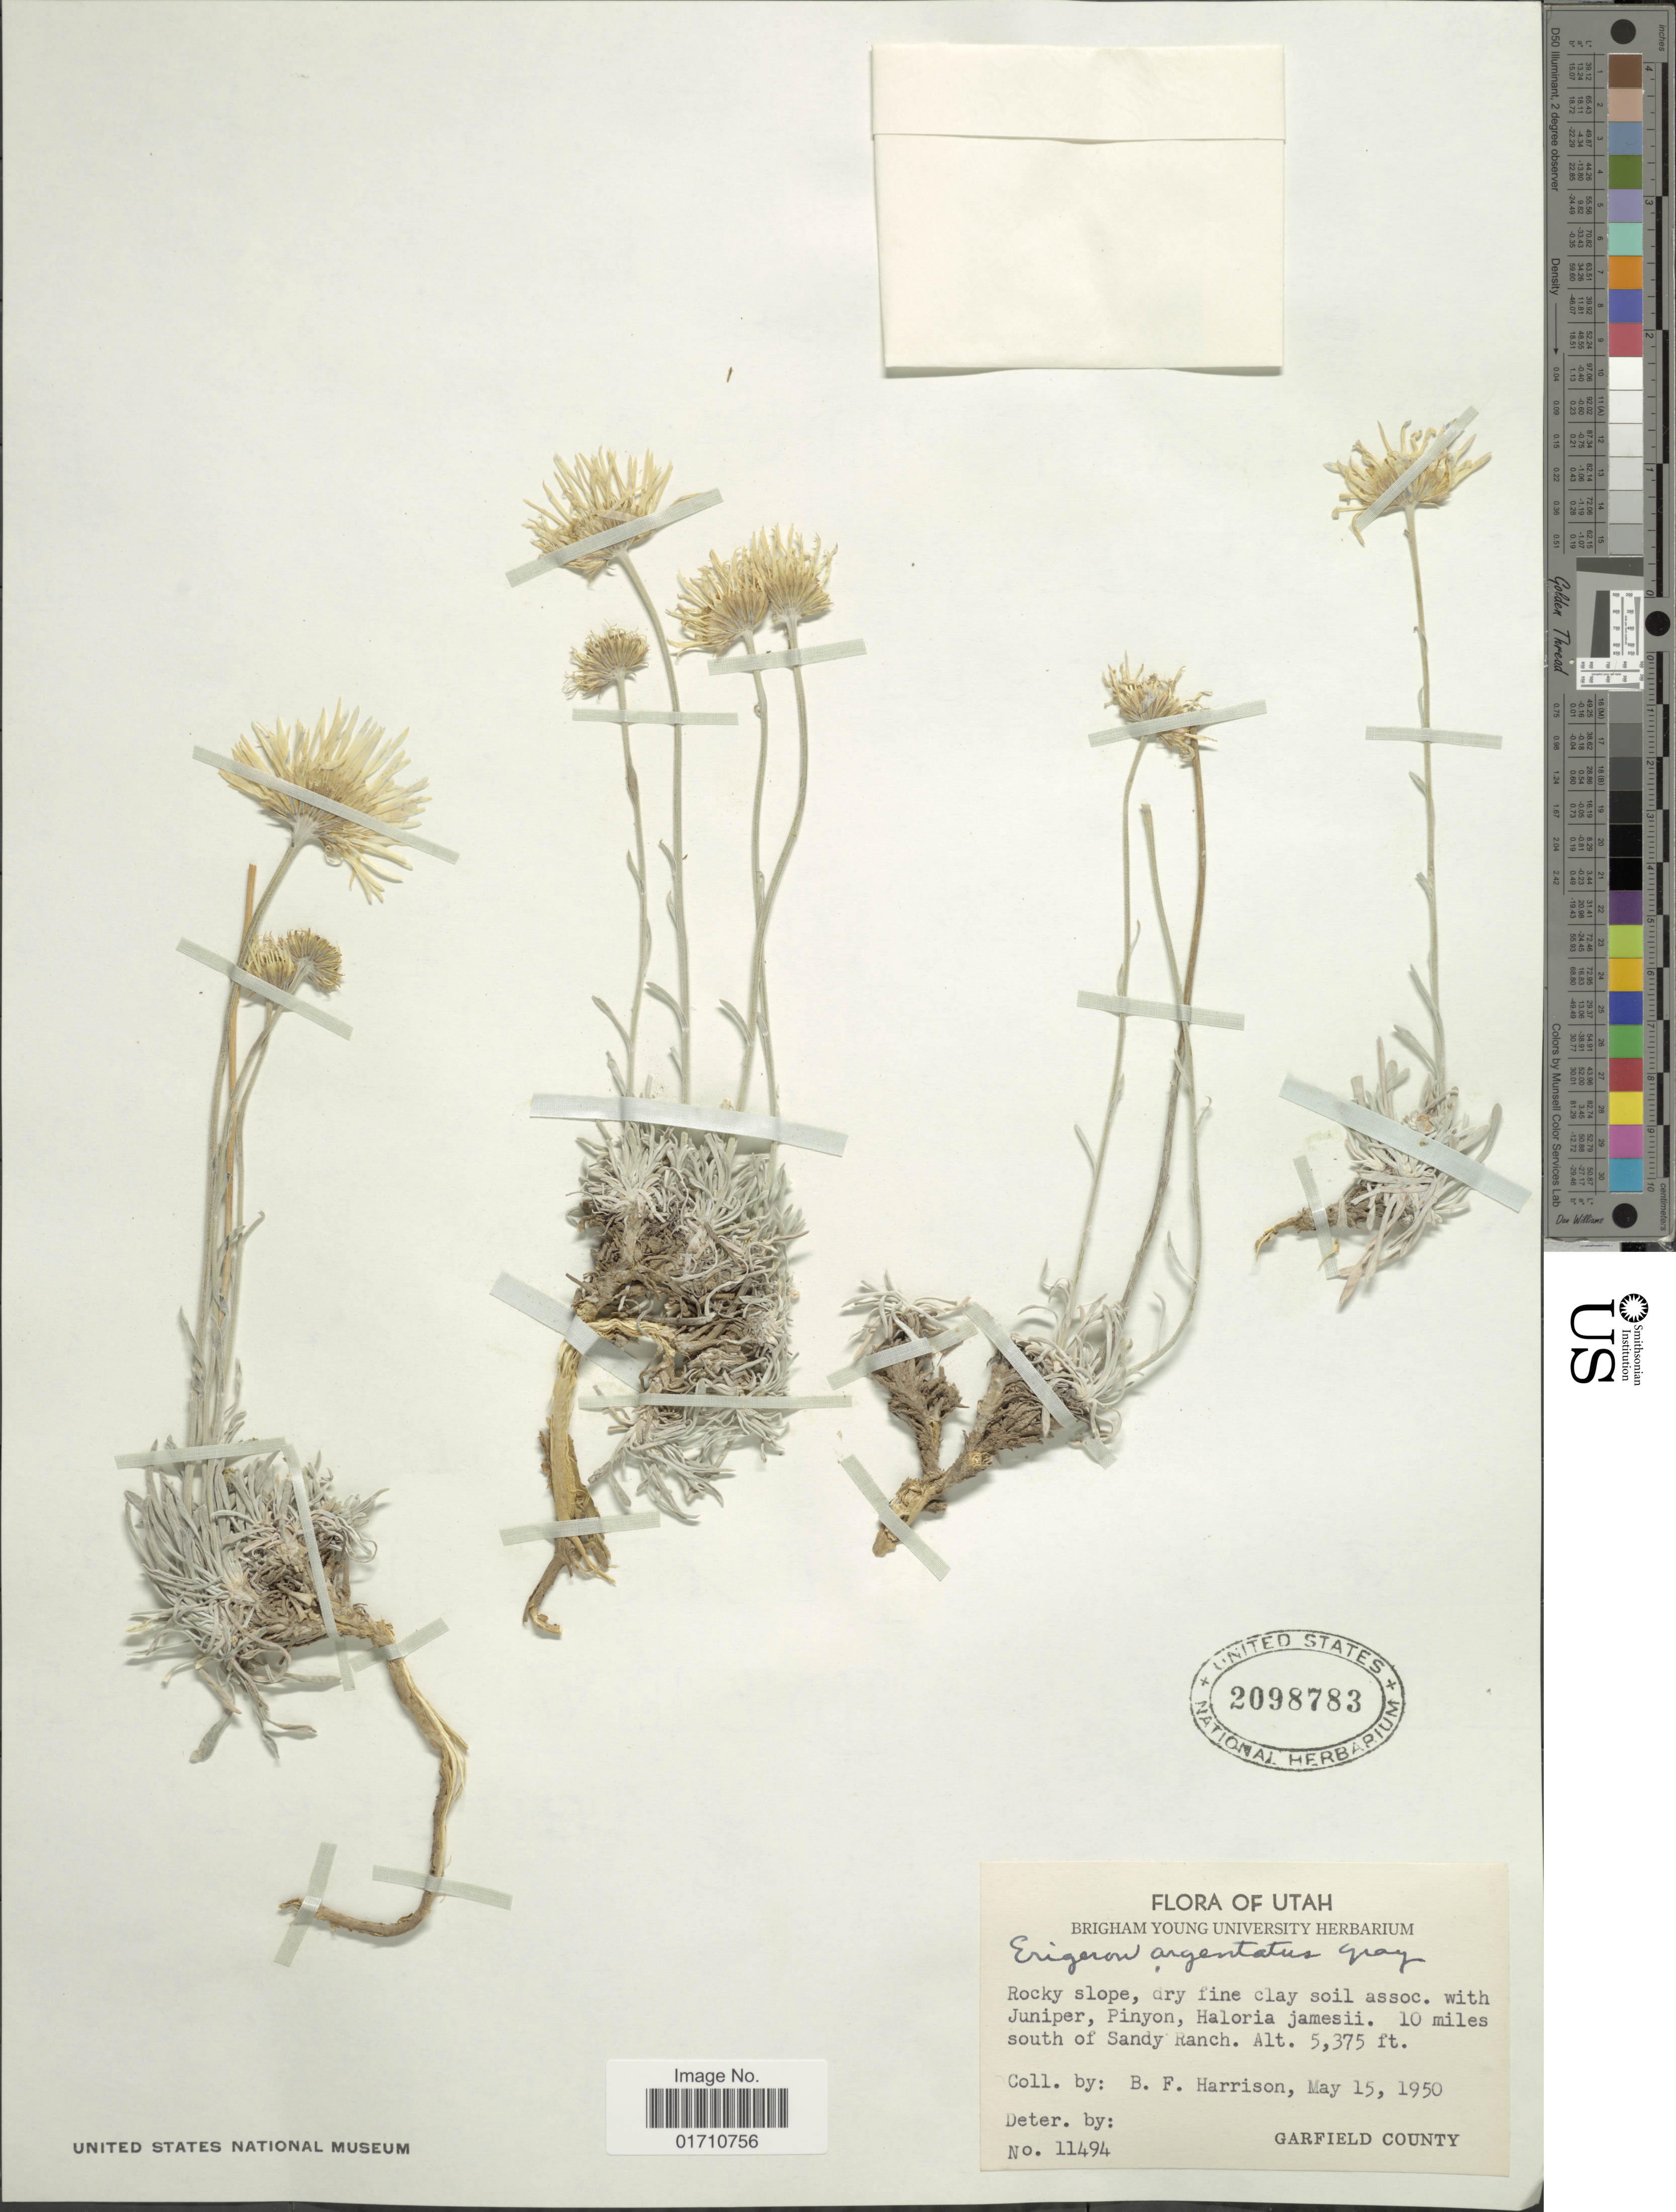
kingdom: Plantae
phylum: Tracheophyta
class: Magnoliopsida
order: Asterales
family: Asteraceae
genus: Erigeron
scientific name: Erigeron argentatus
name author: A. Gray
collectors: B. F. Harrison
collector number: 11494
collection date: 1950-05-15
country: United States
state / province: Utah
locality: Rocky slope, dry fine clay soil assoc. with Juniper, Pinyon, Haloria jamesii. 10 miles south of Sandy Ranch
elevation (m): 1638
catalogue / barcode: US 2098783